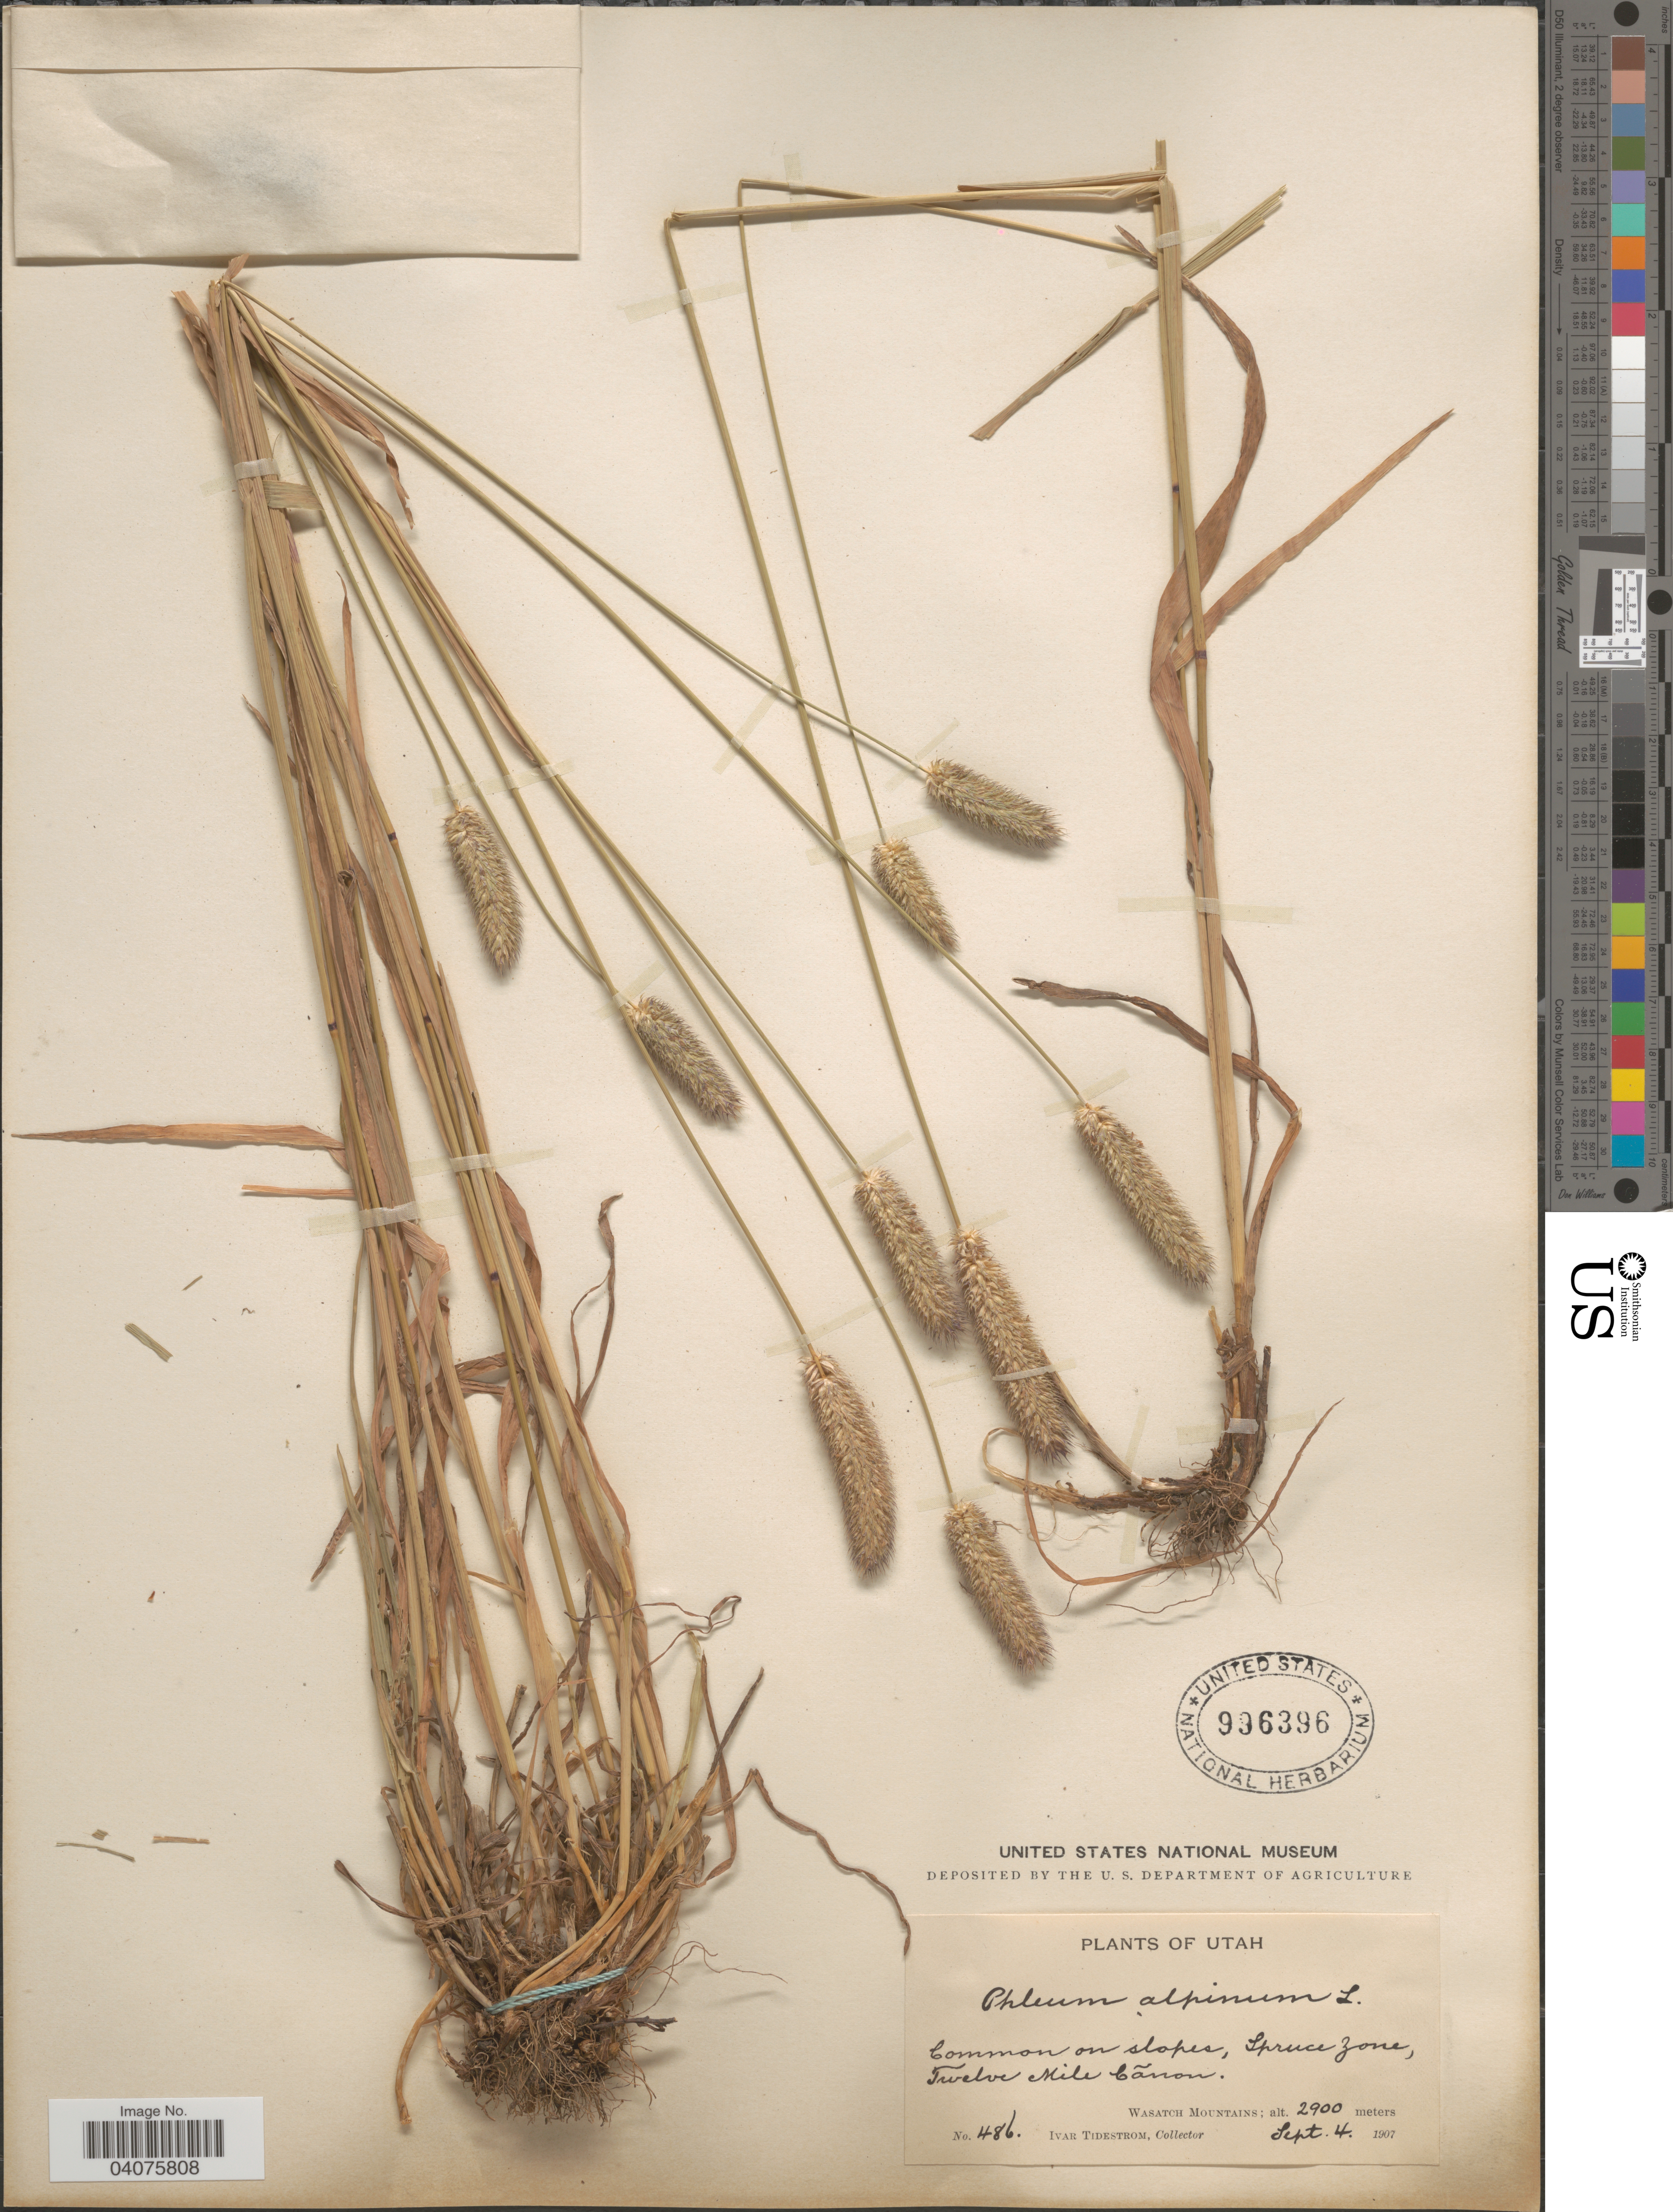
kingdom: Plantae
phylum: Tracheophyta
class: Liliopsida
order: Poales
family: Poaceae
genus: Phleum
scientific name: Phleum alpinum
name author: L.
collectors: I. F. Tidestrom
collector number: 486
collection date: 1907-09-04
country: United States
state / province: Utah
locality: On slopes, Spruce Zone, Twelve Mile Cañon. Wasatch Mountains.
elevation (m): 2900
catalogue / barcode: US 996396